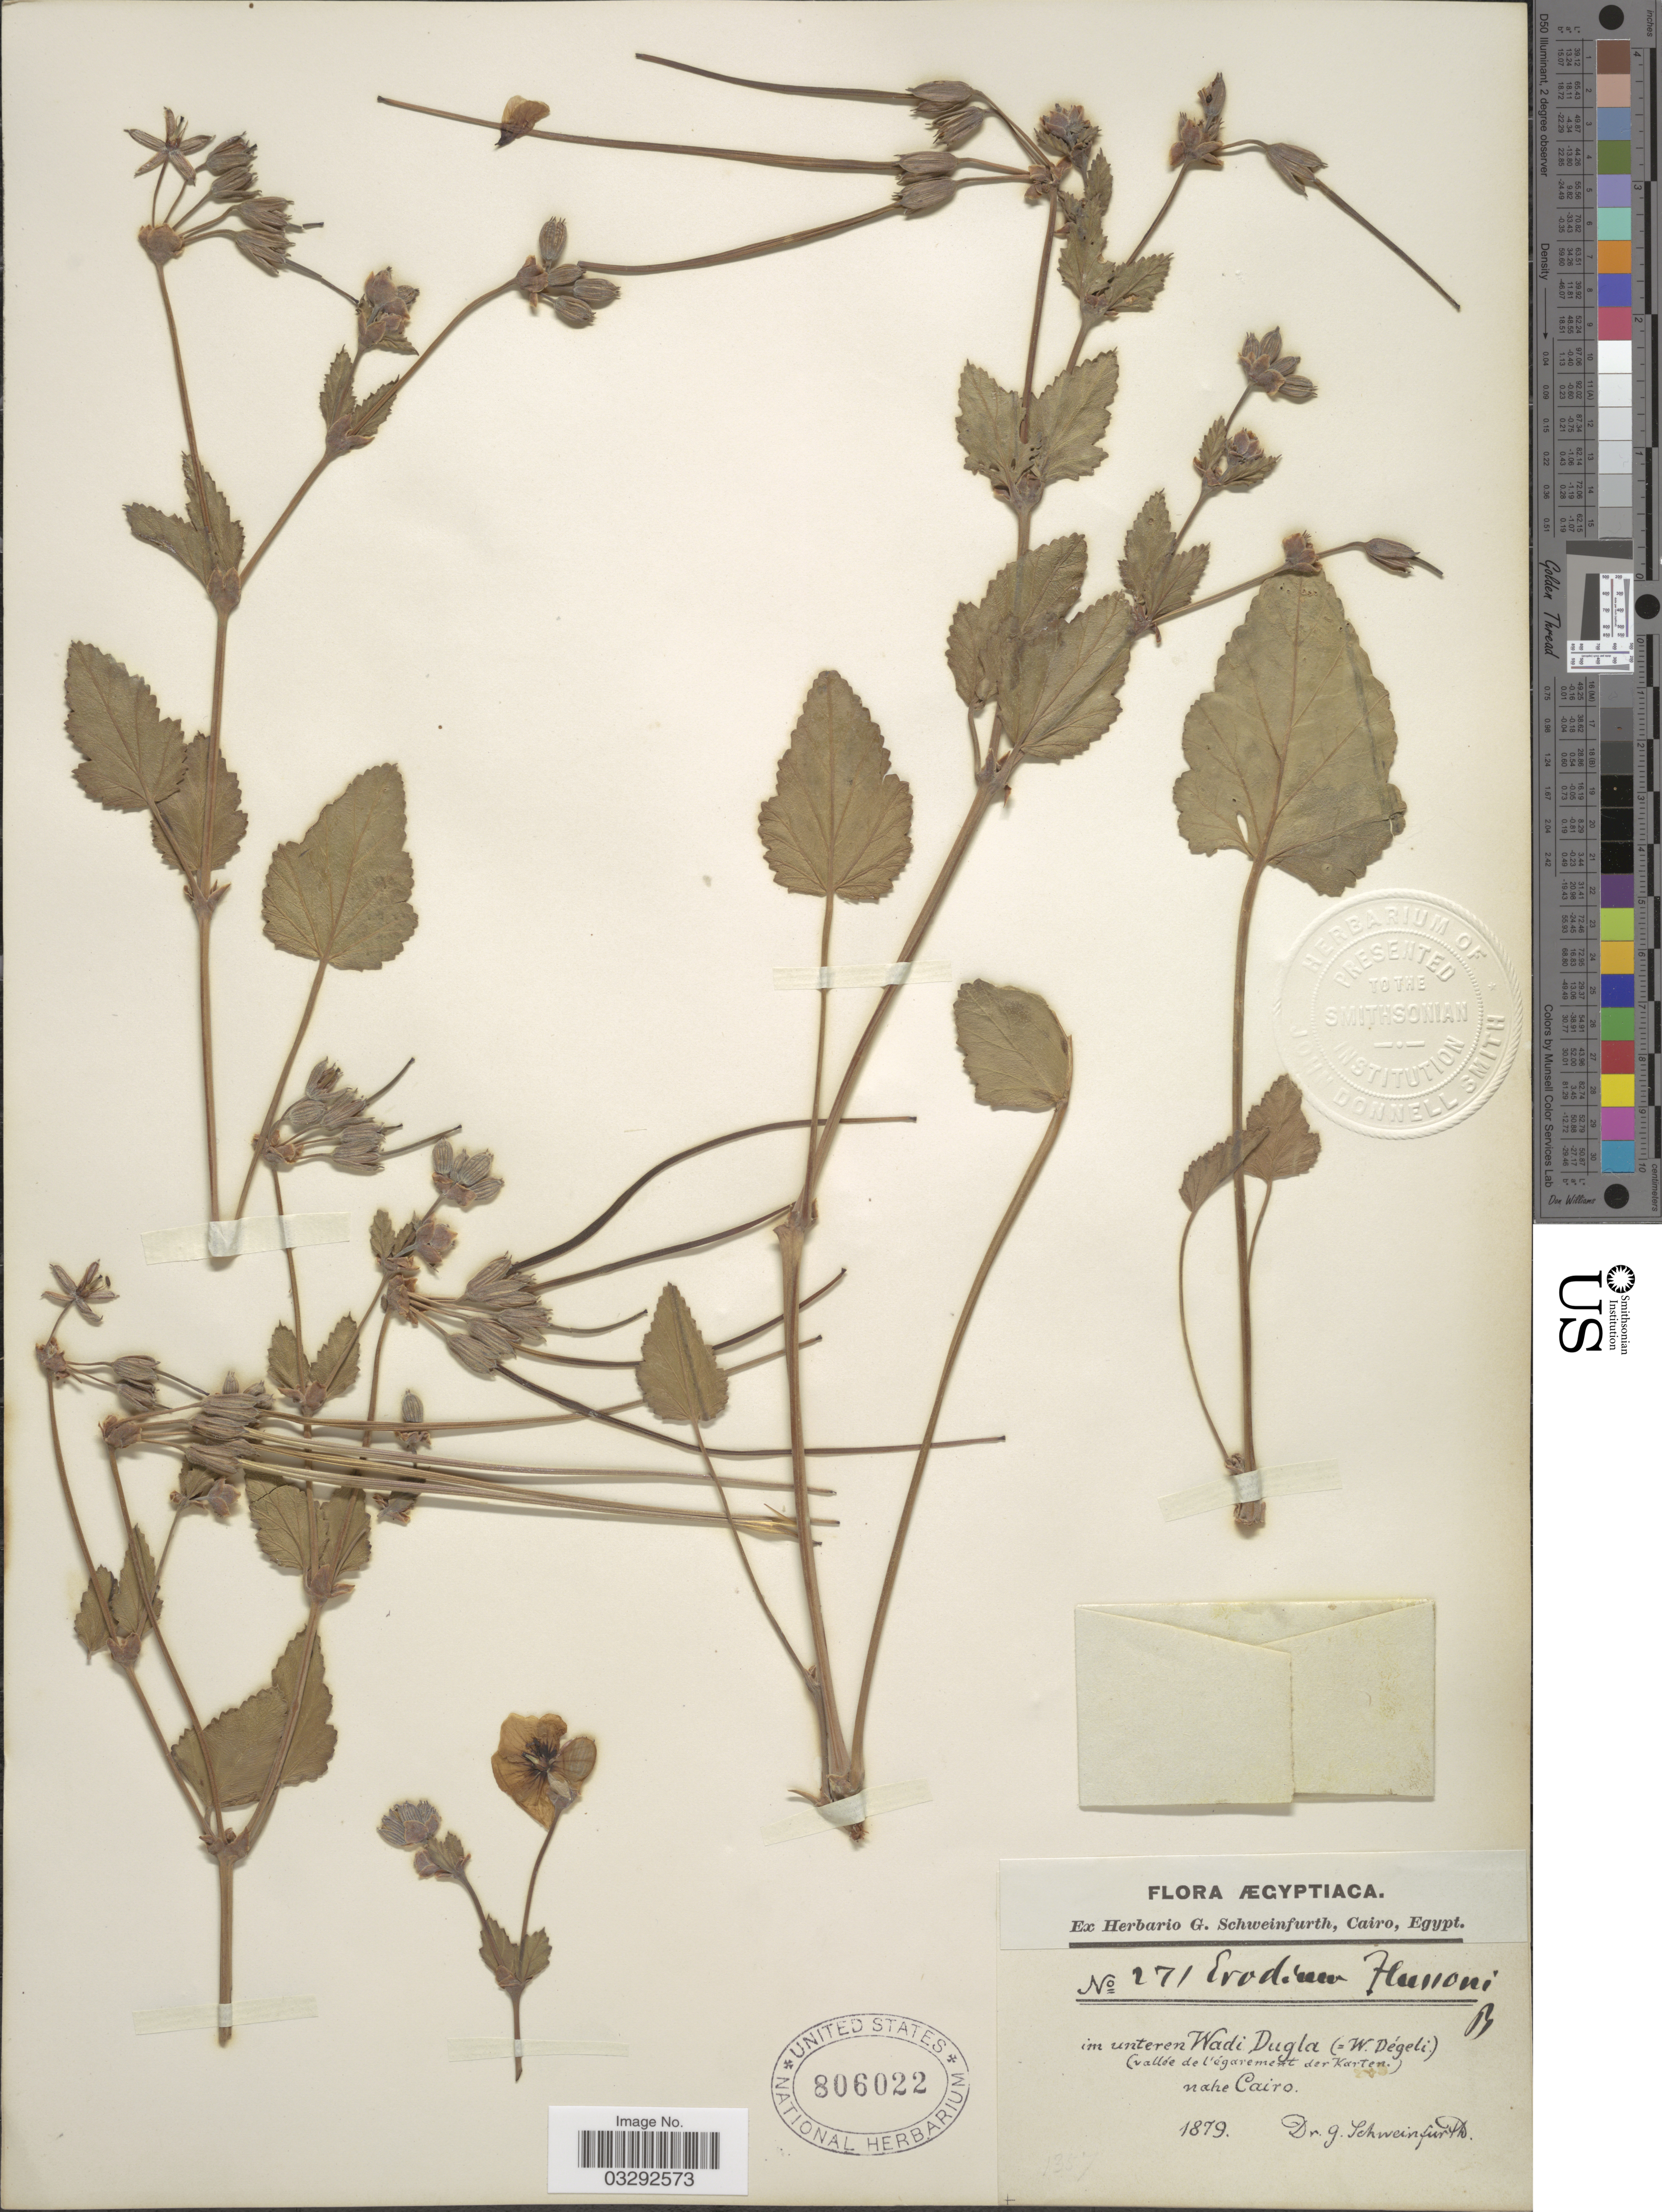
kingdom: Plantae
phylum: Tracheophyta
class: Magnoliopsida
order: Geraniales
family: Geraniaceae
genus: Erodium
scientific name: Erodium sp.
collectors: G. A. Schweinfurth (herbarium)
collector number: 271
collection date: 1879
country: Egypt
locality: Im unteren Wadi Dugla (= W. Dégeli.). (vallée de l'égarement der Karten.) nache Cairo.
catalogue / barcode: US 806022